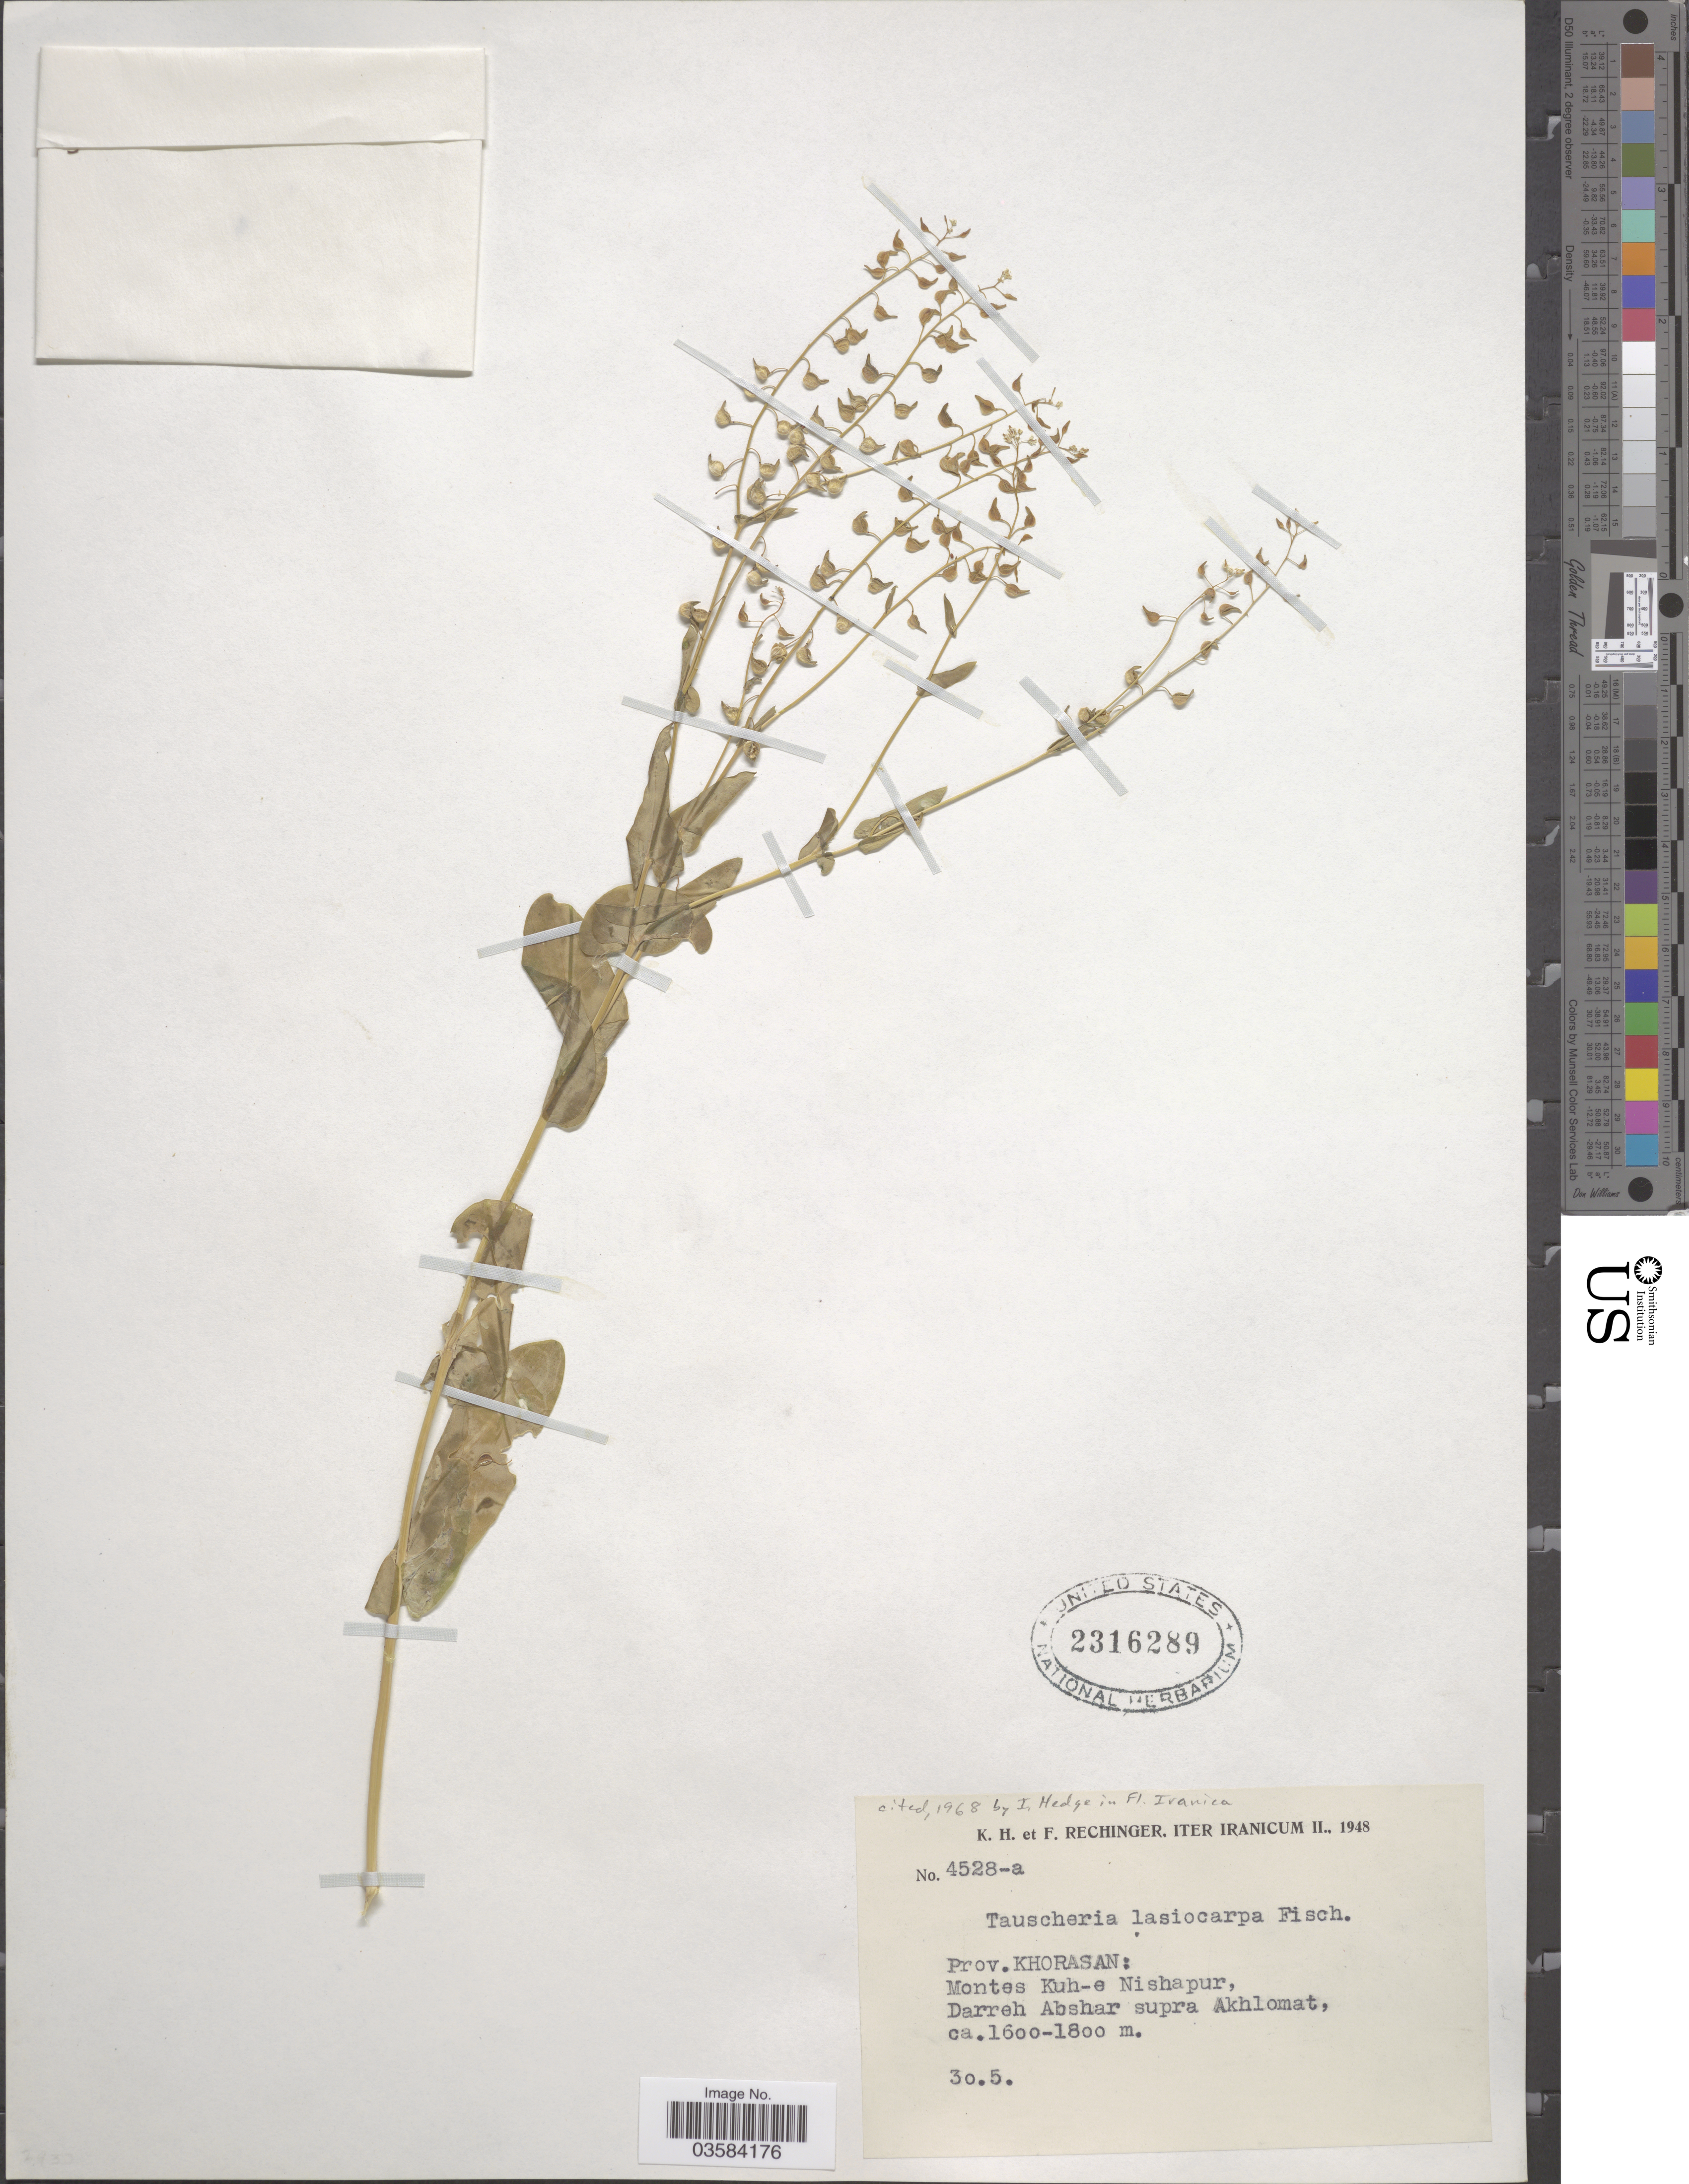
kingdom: Plantae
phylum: Tracheophyta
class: Magnoliopsida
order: Brassicales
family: Brassicaceae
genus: Tauscheria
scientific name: Tauscheria lasiocarpa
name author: Fisch. ex DC.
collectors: K. H. Rechinger & F. Rechinger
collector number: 4528-a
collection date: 1948-05-30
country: Iran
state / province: Khorasan [obsolete]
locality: Montes Kuh-e Nishapur, Darreh Abshar supra Akhlomat.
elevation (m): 1600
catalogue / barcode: US 2316289